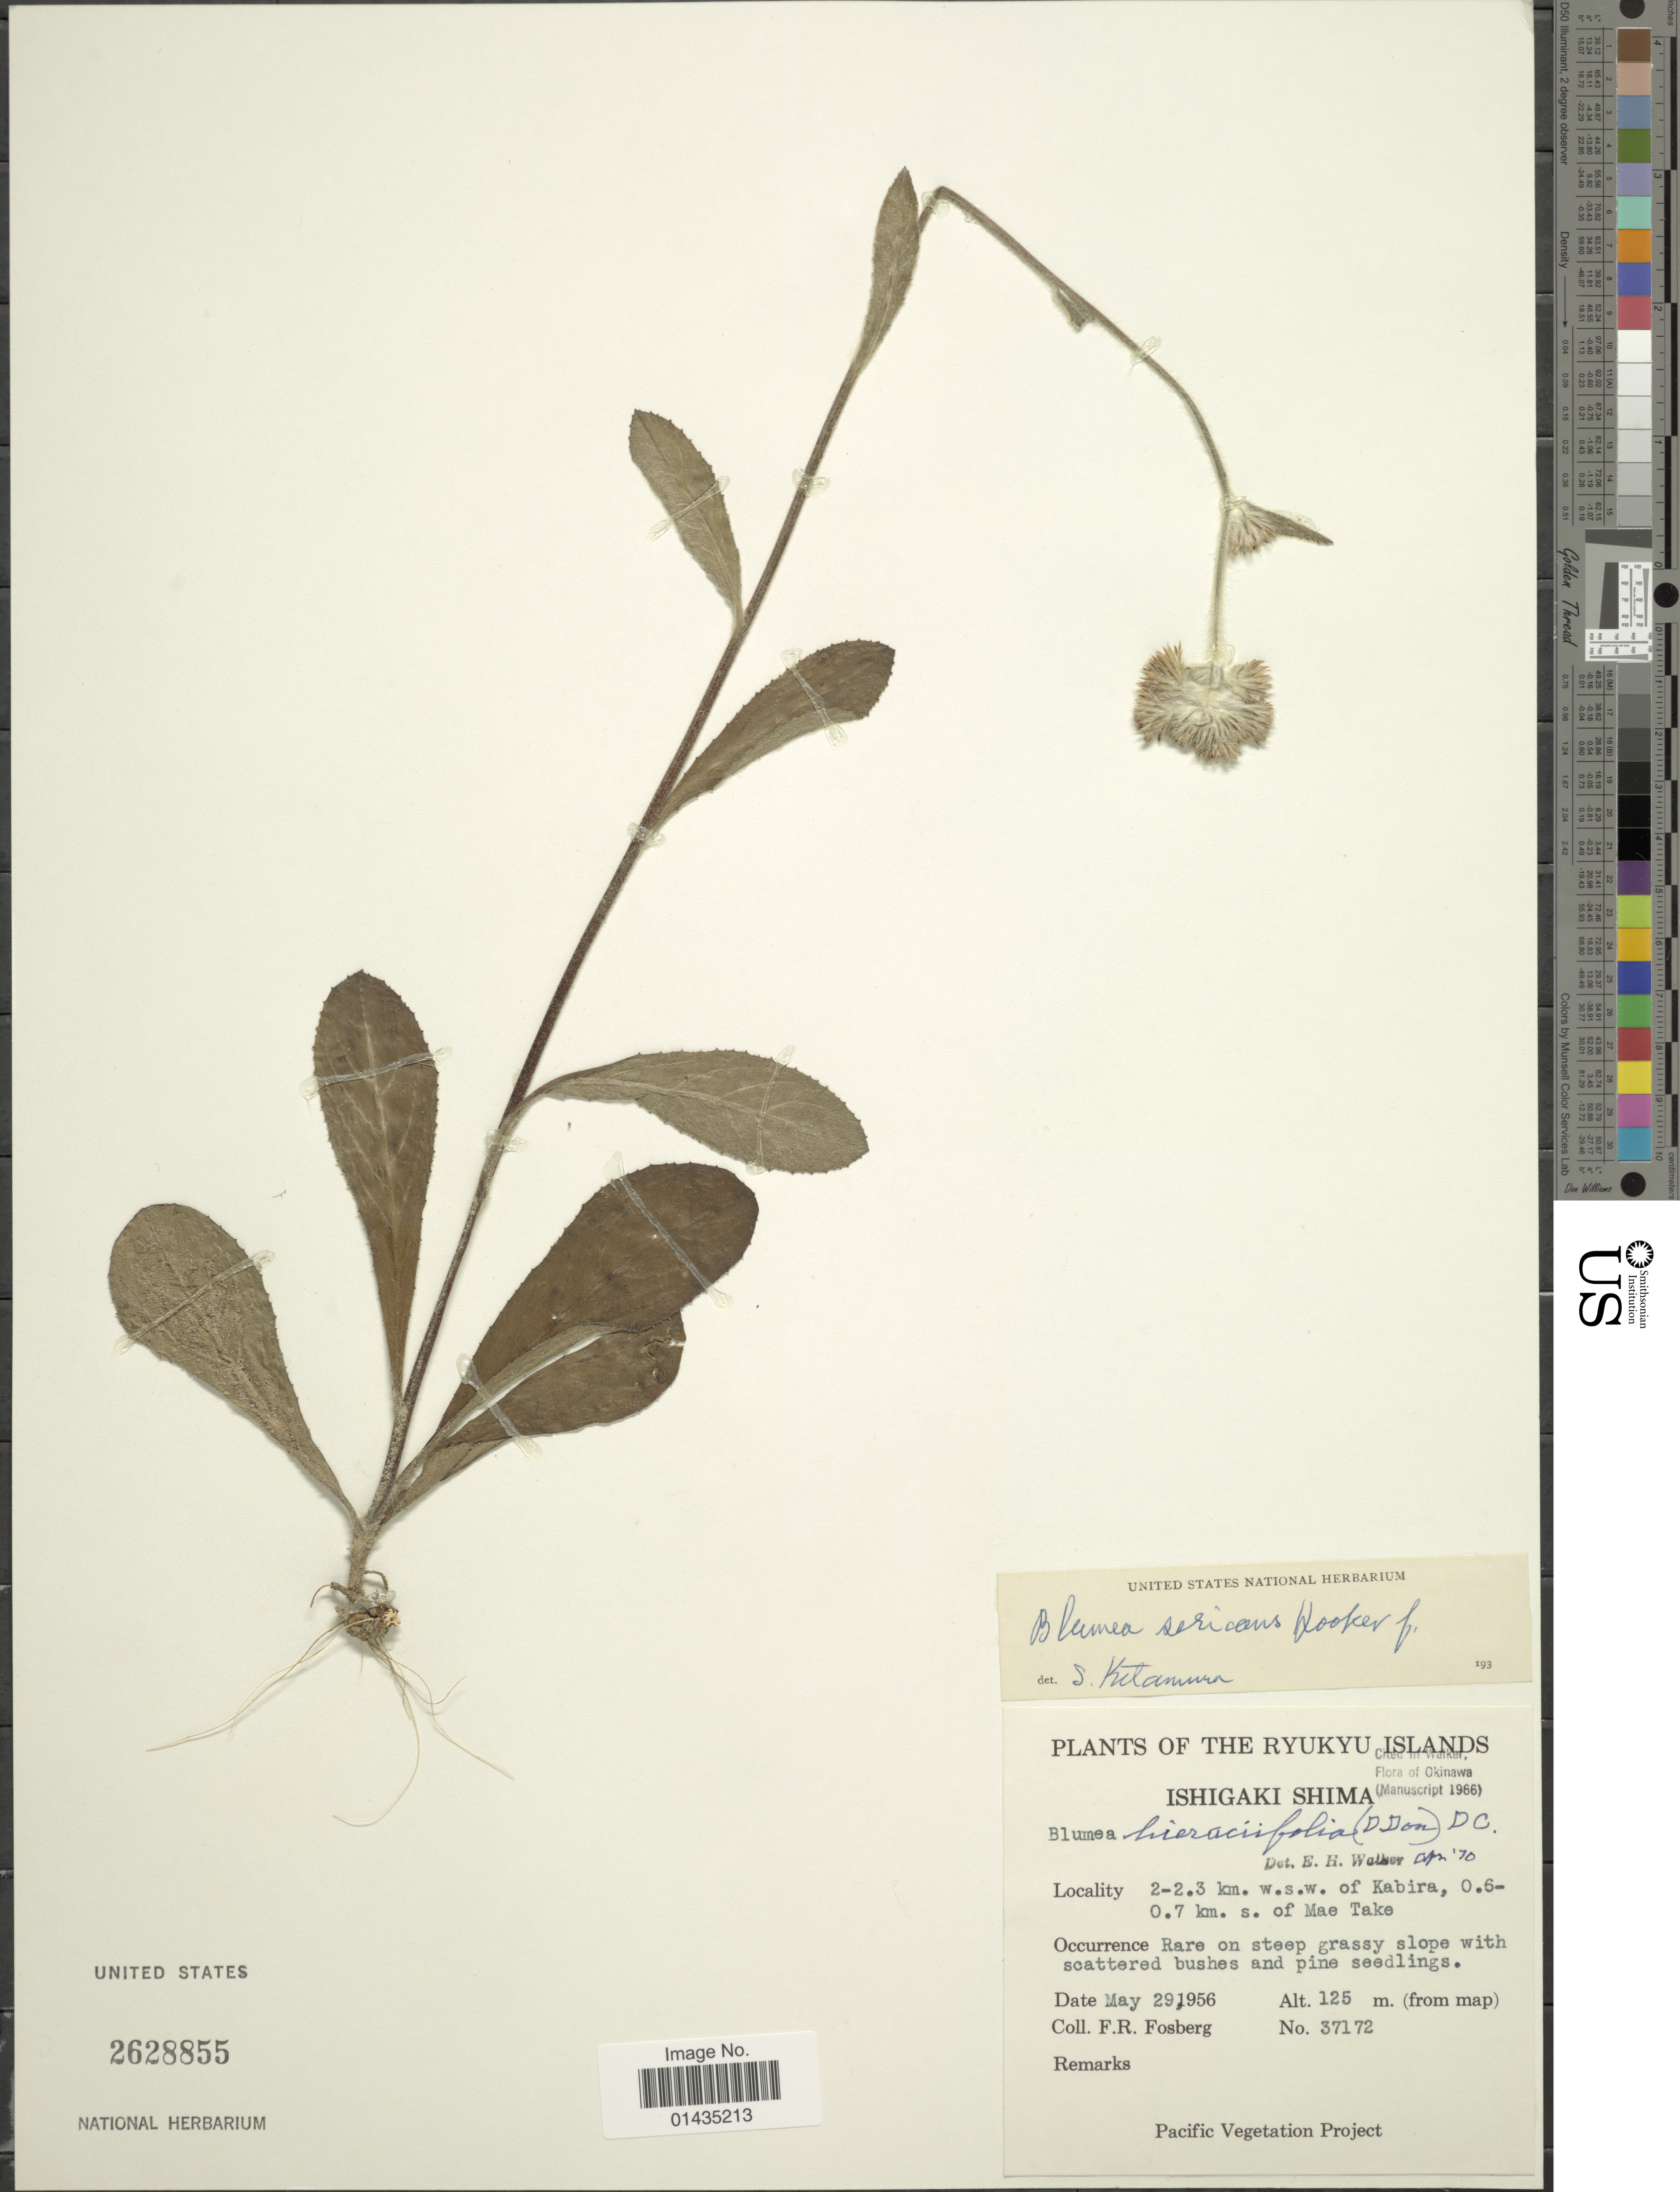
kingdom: Plantae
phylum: Tracheophyta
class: Magnoliopsida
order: Asterales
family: Asteraceae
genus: Blumea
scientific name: Blumea hieraciifolia var. hieraciifolia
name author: (Spreng.) DC.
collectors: F. R. Fosberg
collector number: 37172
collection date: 1956-05-29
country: Japan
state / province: Okinawa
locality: Ryukyu Islands, Ishigaki Shima, 2-2.3 km w.s.w. of Kabira, 0.6-0.7 km s. of Mae Take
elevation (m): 125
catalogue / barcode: US 2628855